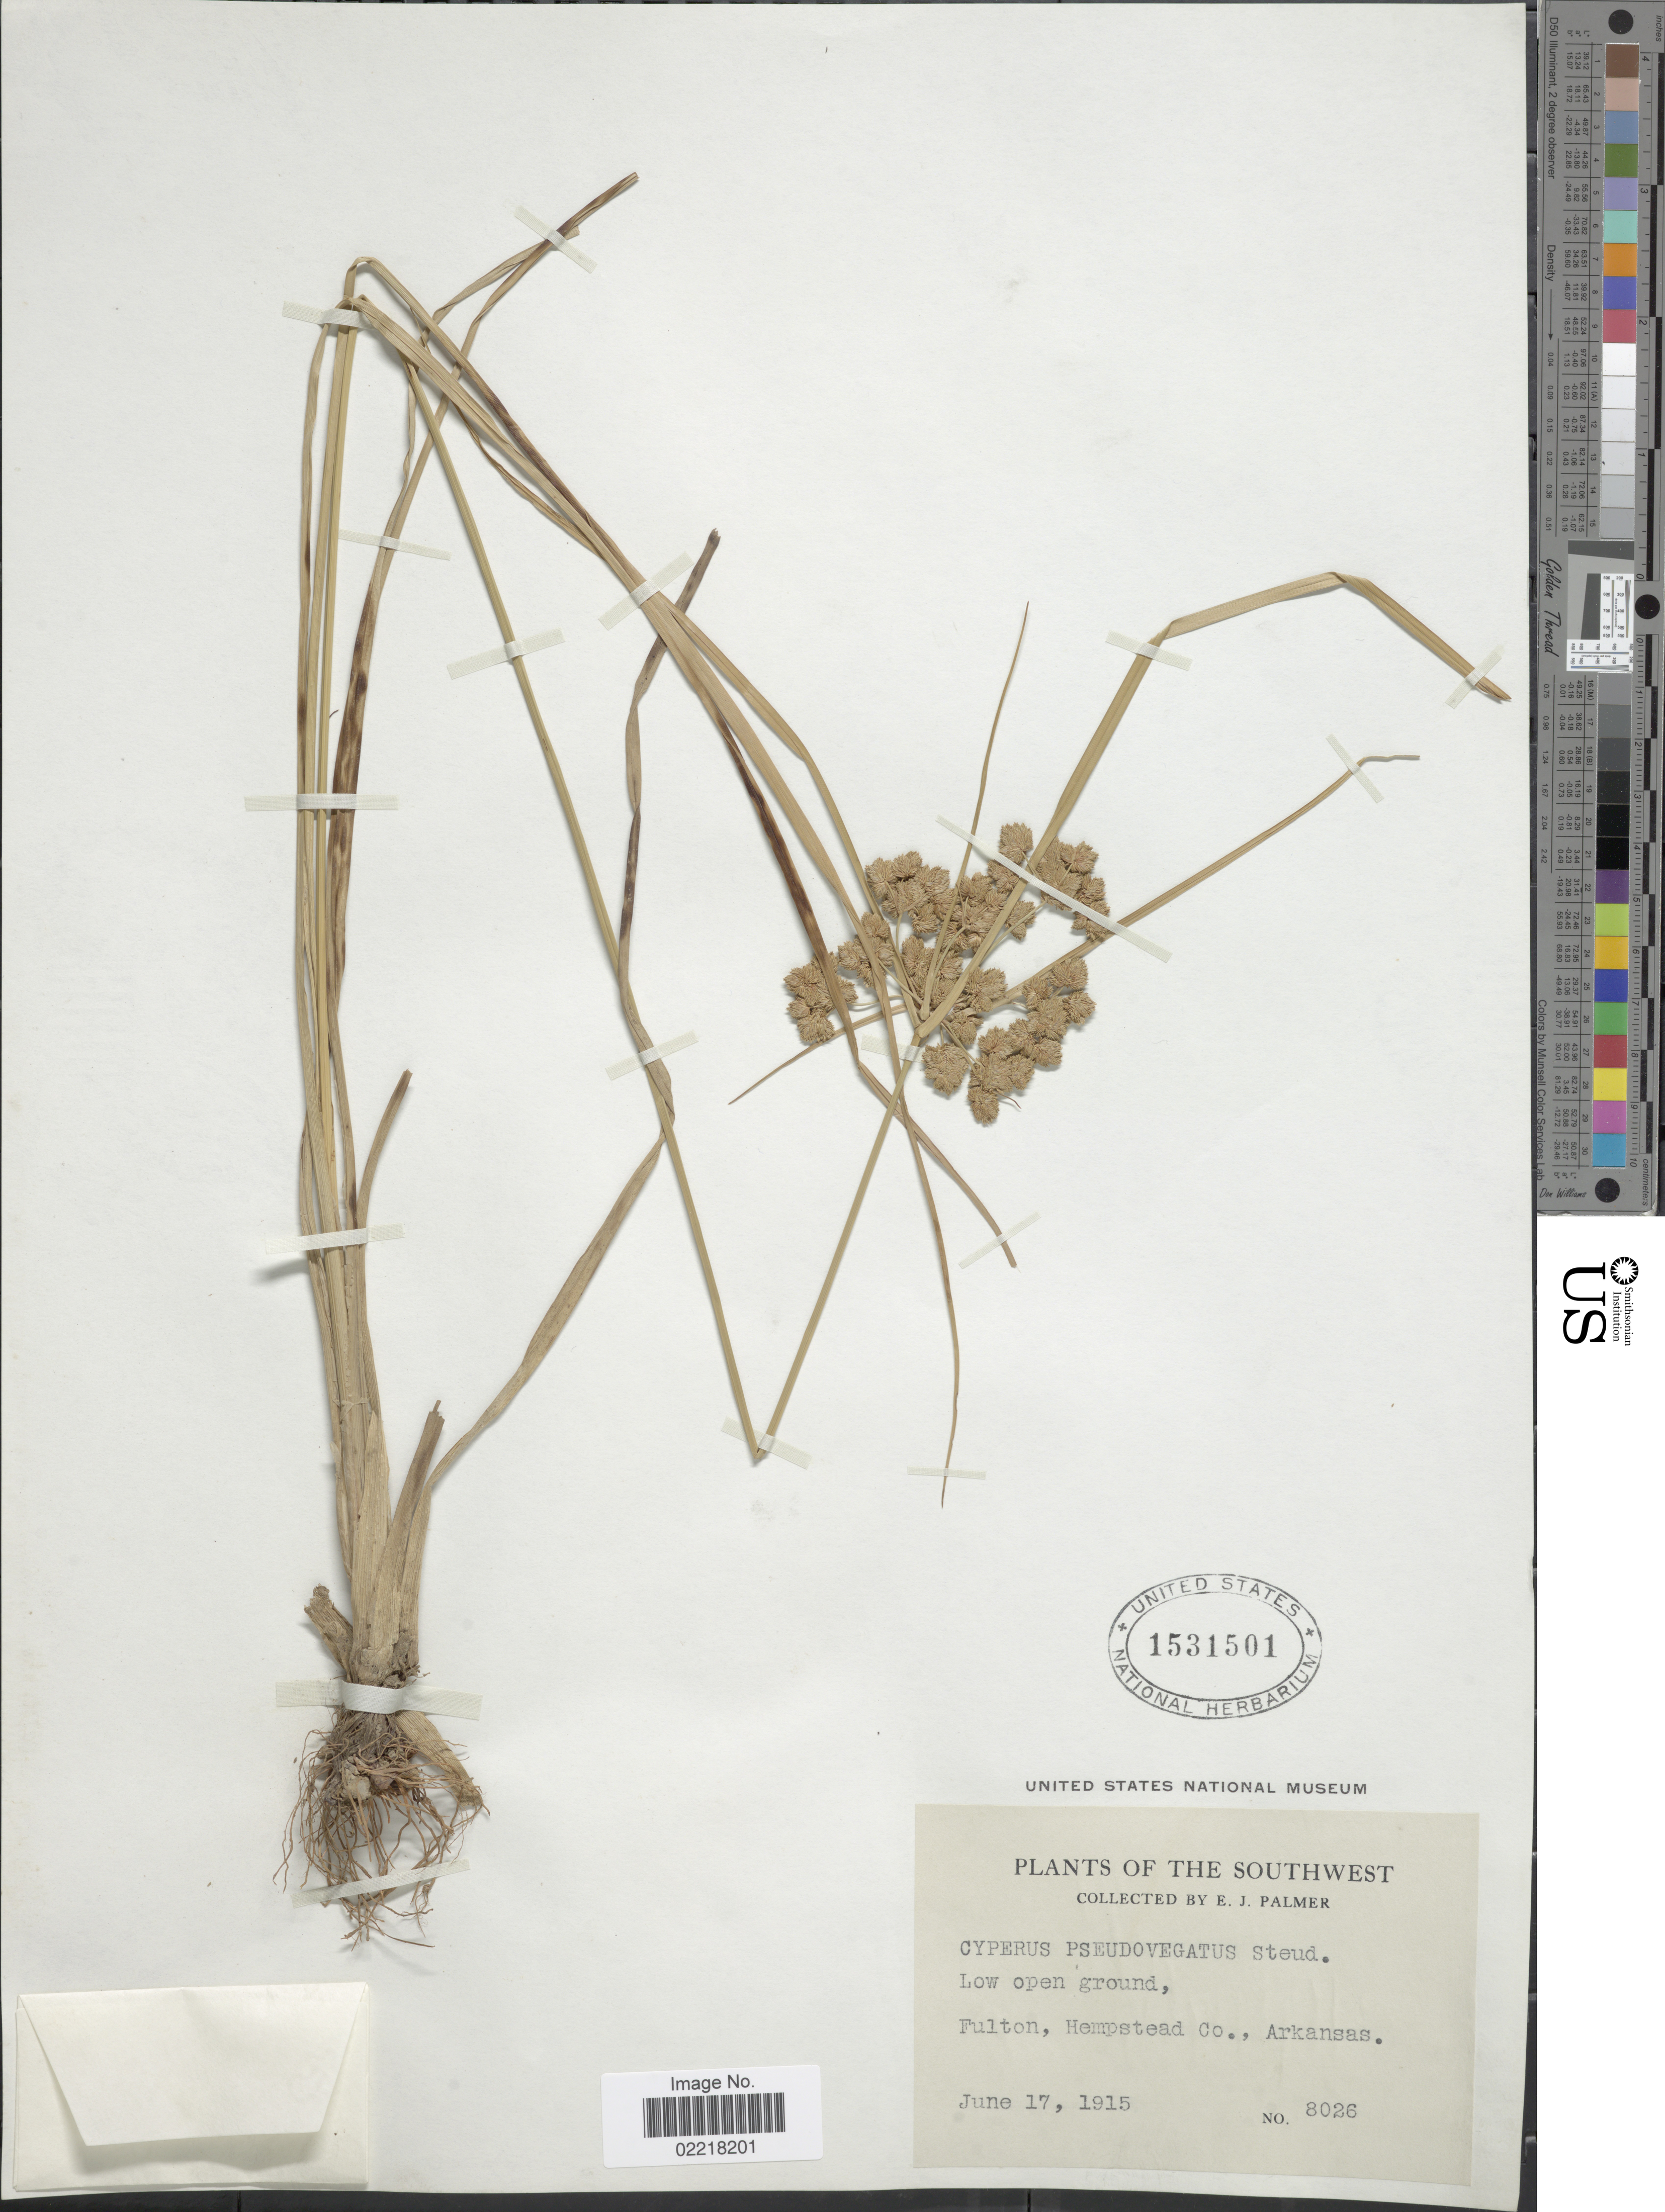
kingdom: Plantae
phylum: Tracheophyta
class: Liliopsida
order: Poales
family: Cyperaceae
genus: Cyperus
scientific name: Cyperus pseudovegetus Steud.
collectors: E. J. Palmer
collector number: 8026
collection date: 1915-06-17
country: United States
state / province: Arkansas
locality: Southwest. Low open ground, Fulton, Hempstead Co.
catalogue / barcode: US 1531501